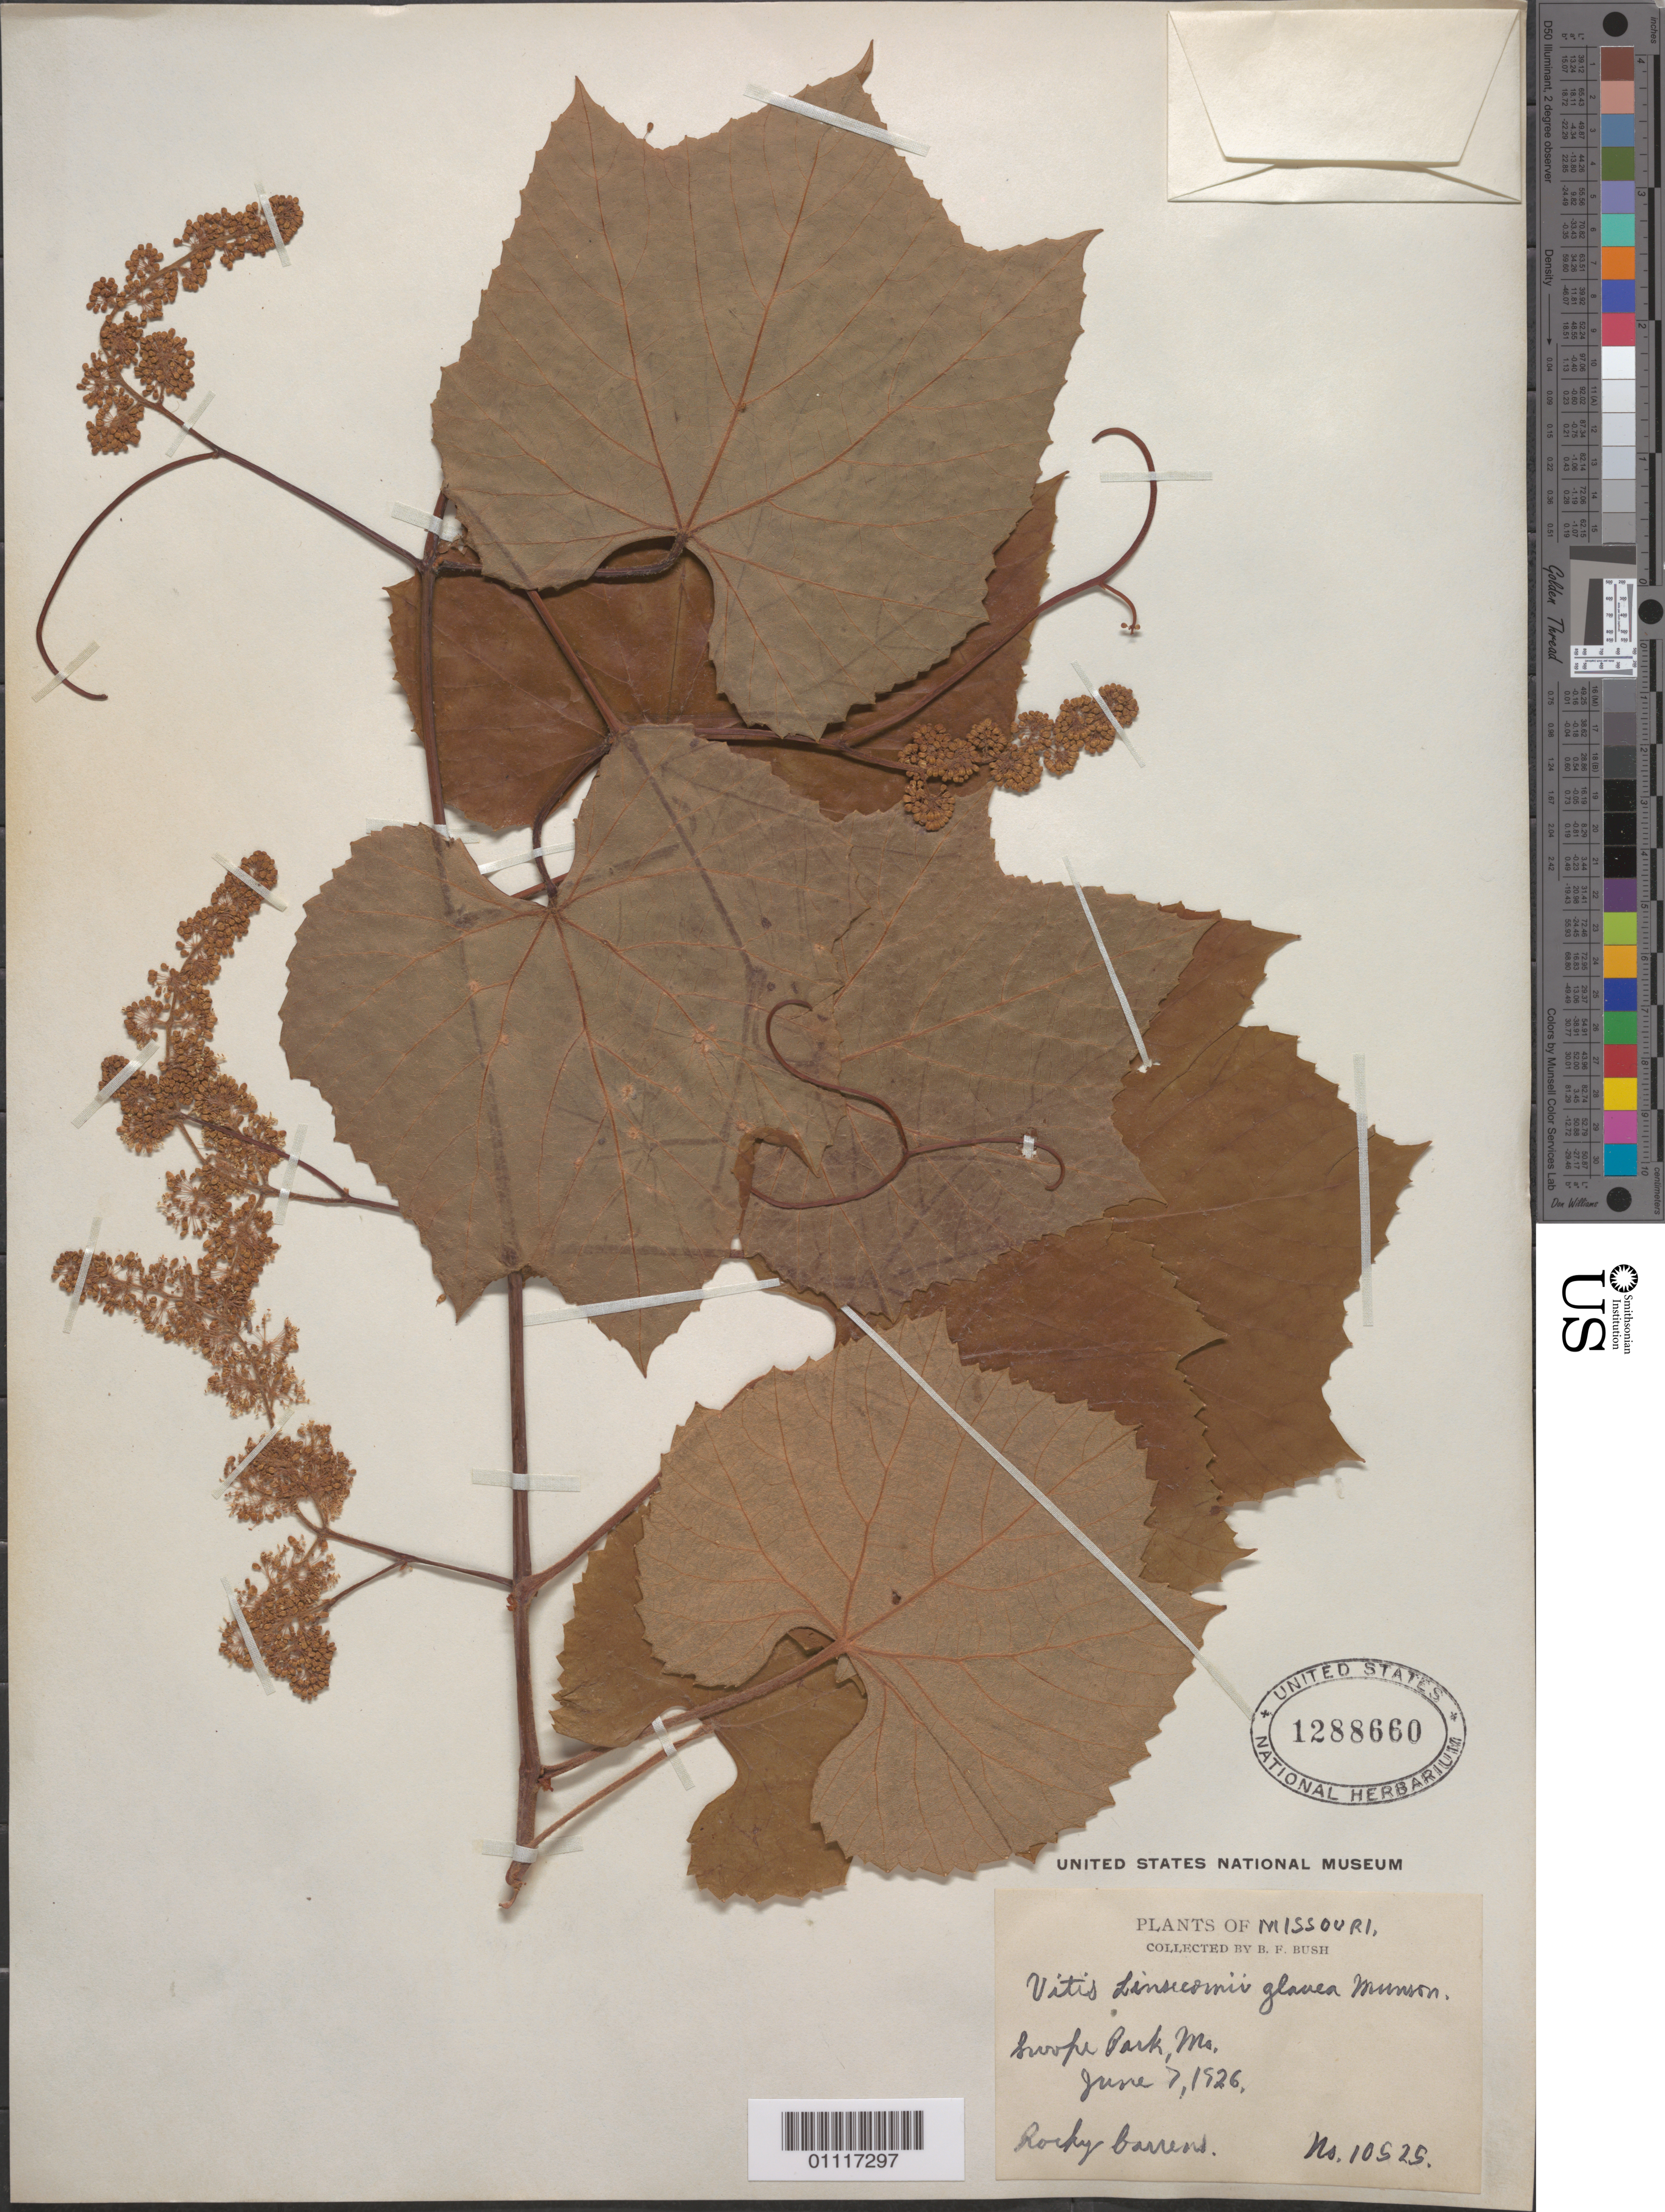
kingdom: Plantae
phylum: Tracheophyta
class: Magnoliopsida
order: Vitales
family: Vitaceae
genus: Vitis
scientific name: Vitis linsecomii var. glauca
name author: Munson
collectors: B. F. Bush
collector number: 10525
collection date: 1926-06-07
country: United States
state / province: Missouri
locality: Swope Park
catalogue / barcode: US 1288660